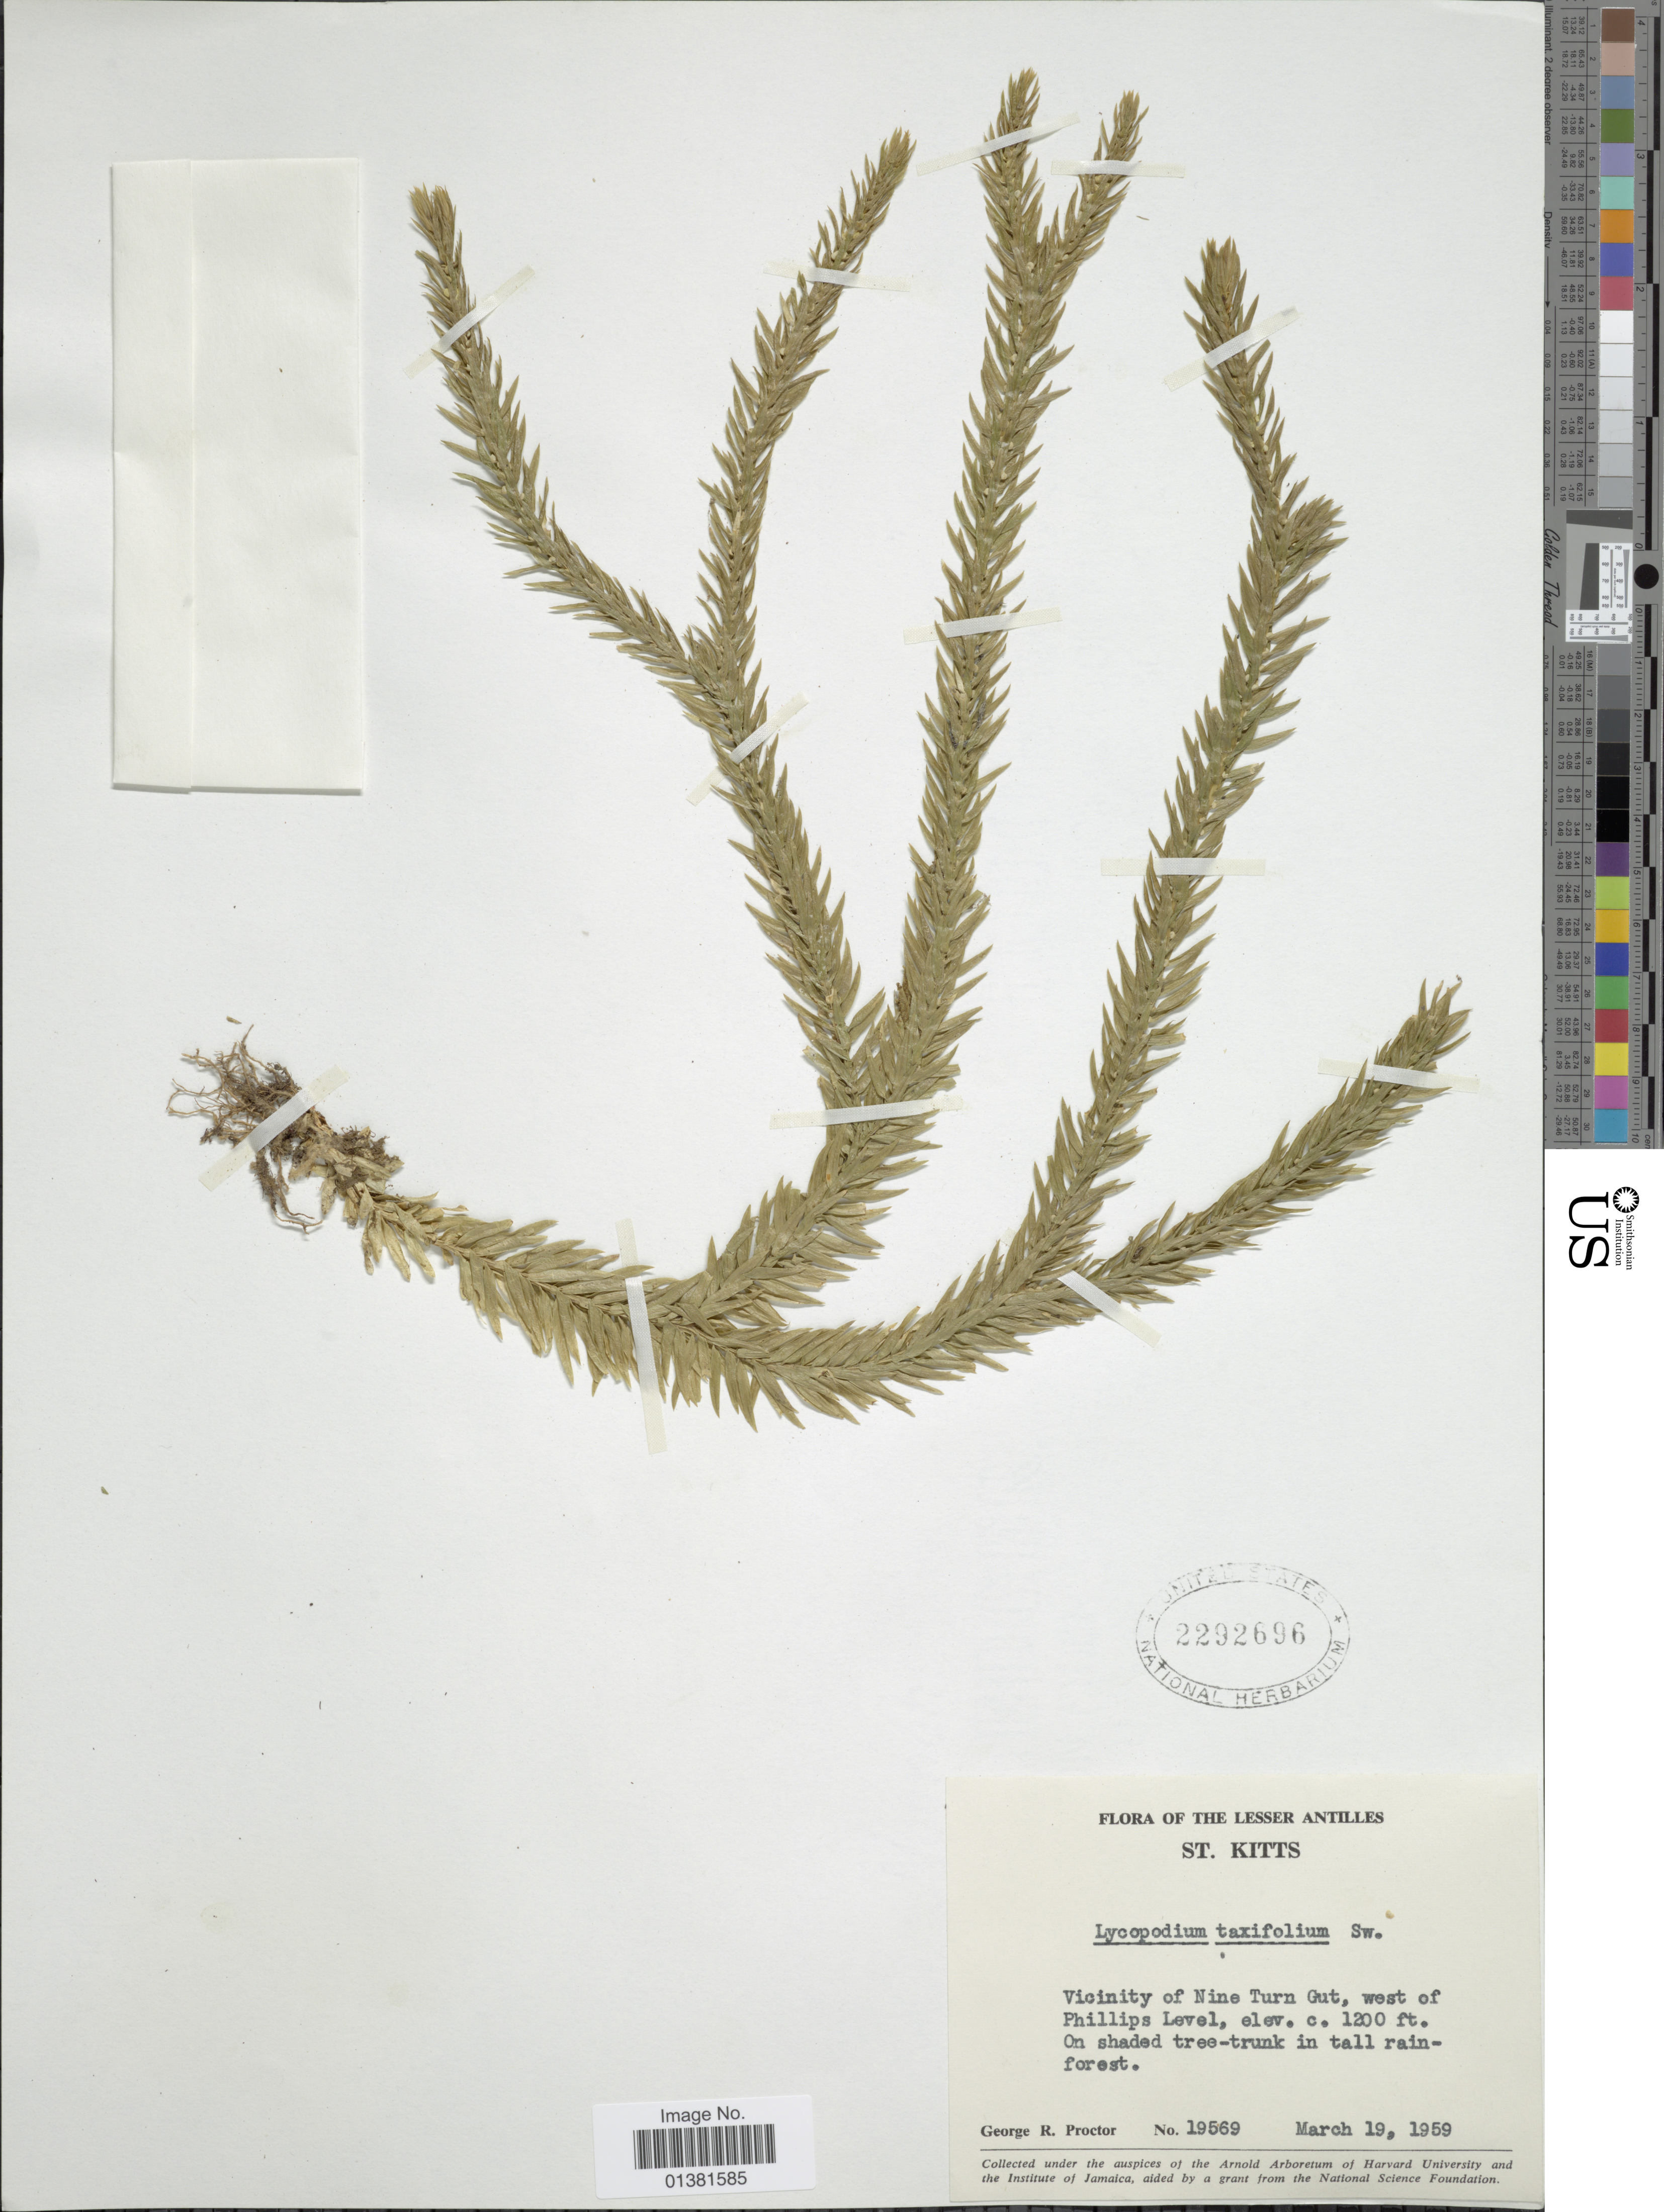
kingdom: Plantae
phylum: Tracheophyta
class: Lycopodiopsida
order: Lycopodiales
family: Lycopodiaceae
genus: Phlegmariurus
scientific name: Phlegmariurus taxifolius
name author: (Sw.) Á. Löve & D. Löve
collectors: G. R. Proctor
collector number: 19569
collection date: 1959-03-19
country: St. Christopher-Nevis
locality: The Lesser Antilles, St. Kitts, Vicinity of Nine Turn Gut, west of Phillips Level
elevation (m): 366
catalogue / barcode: US 2292696